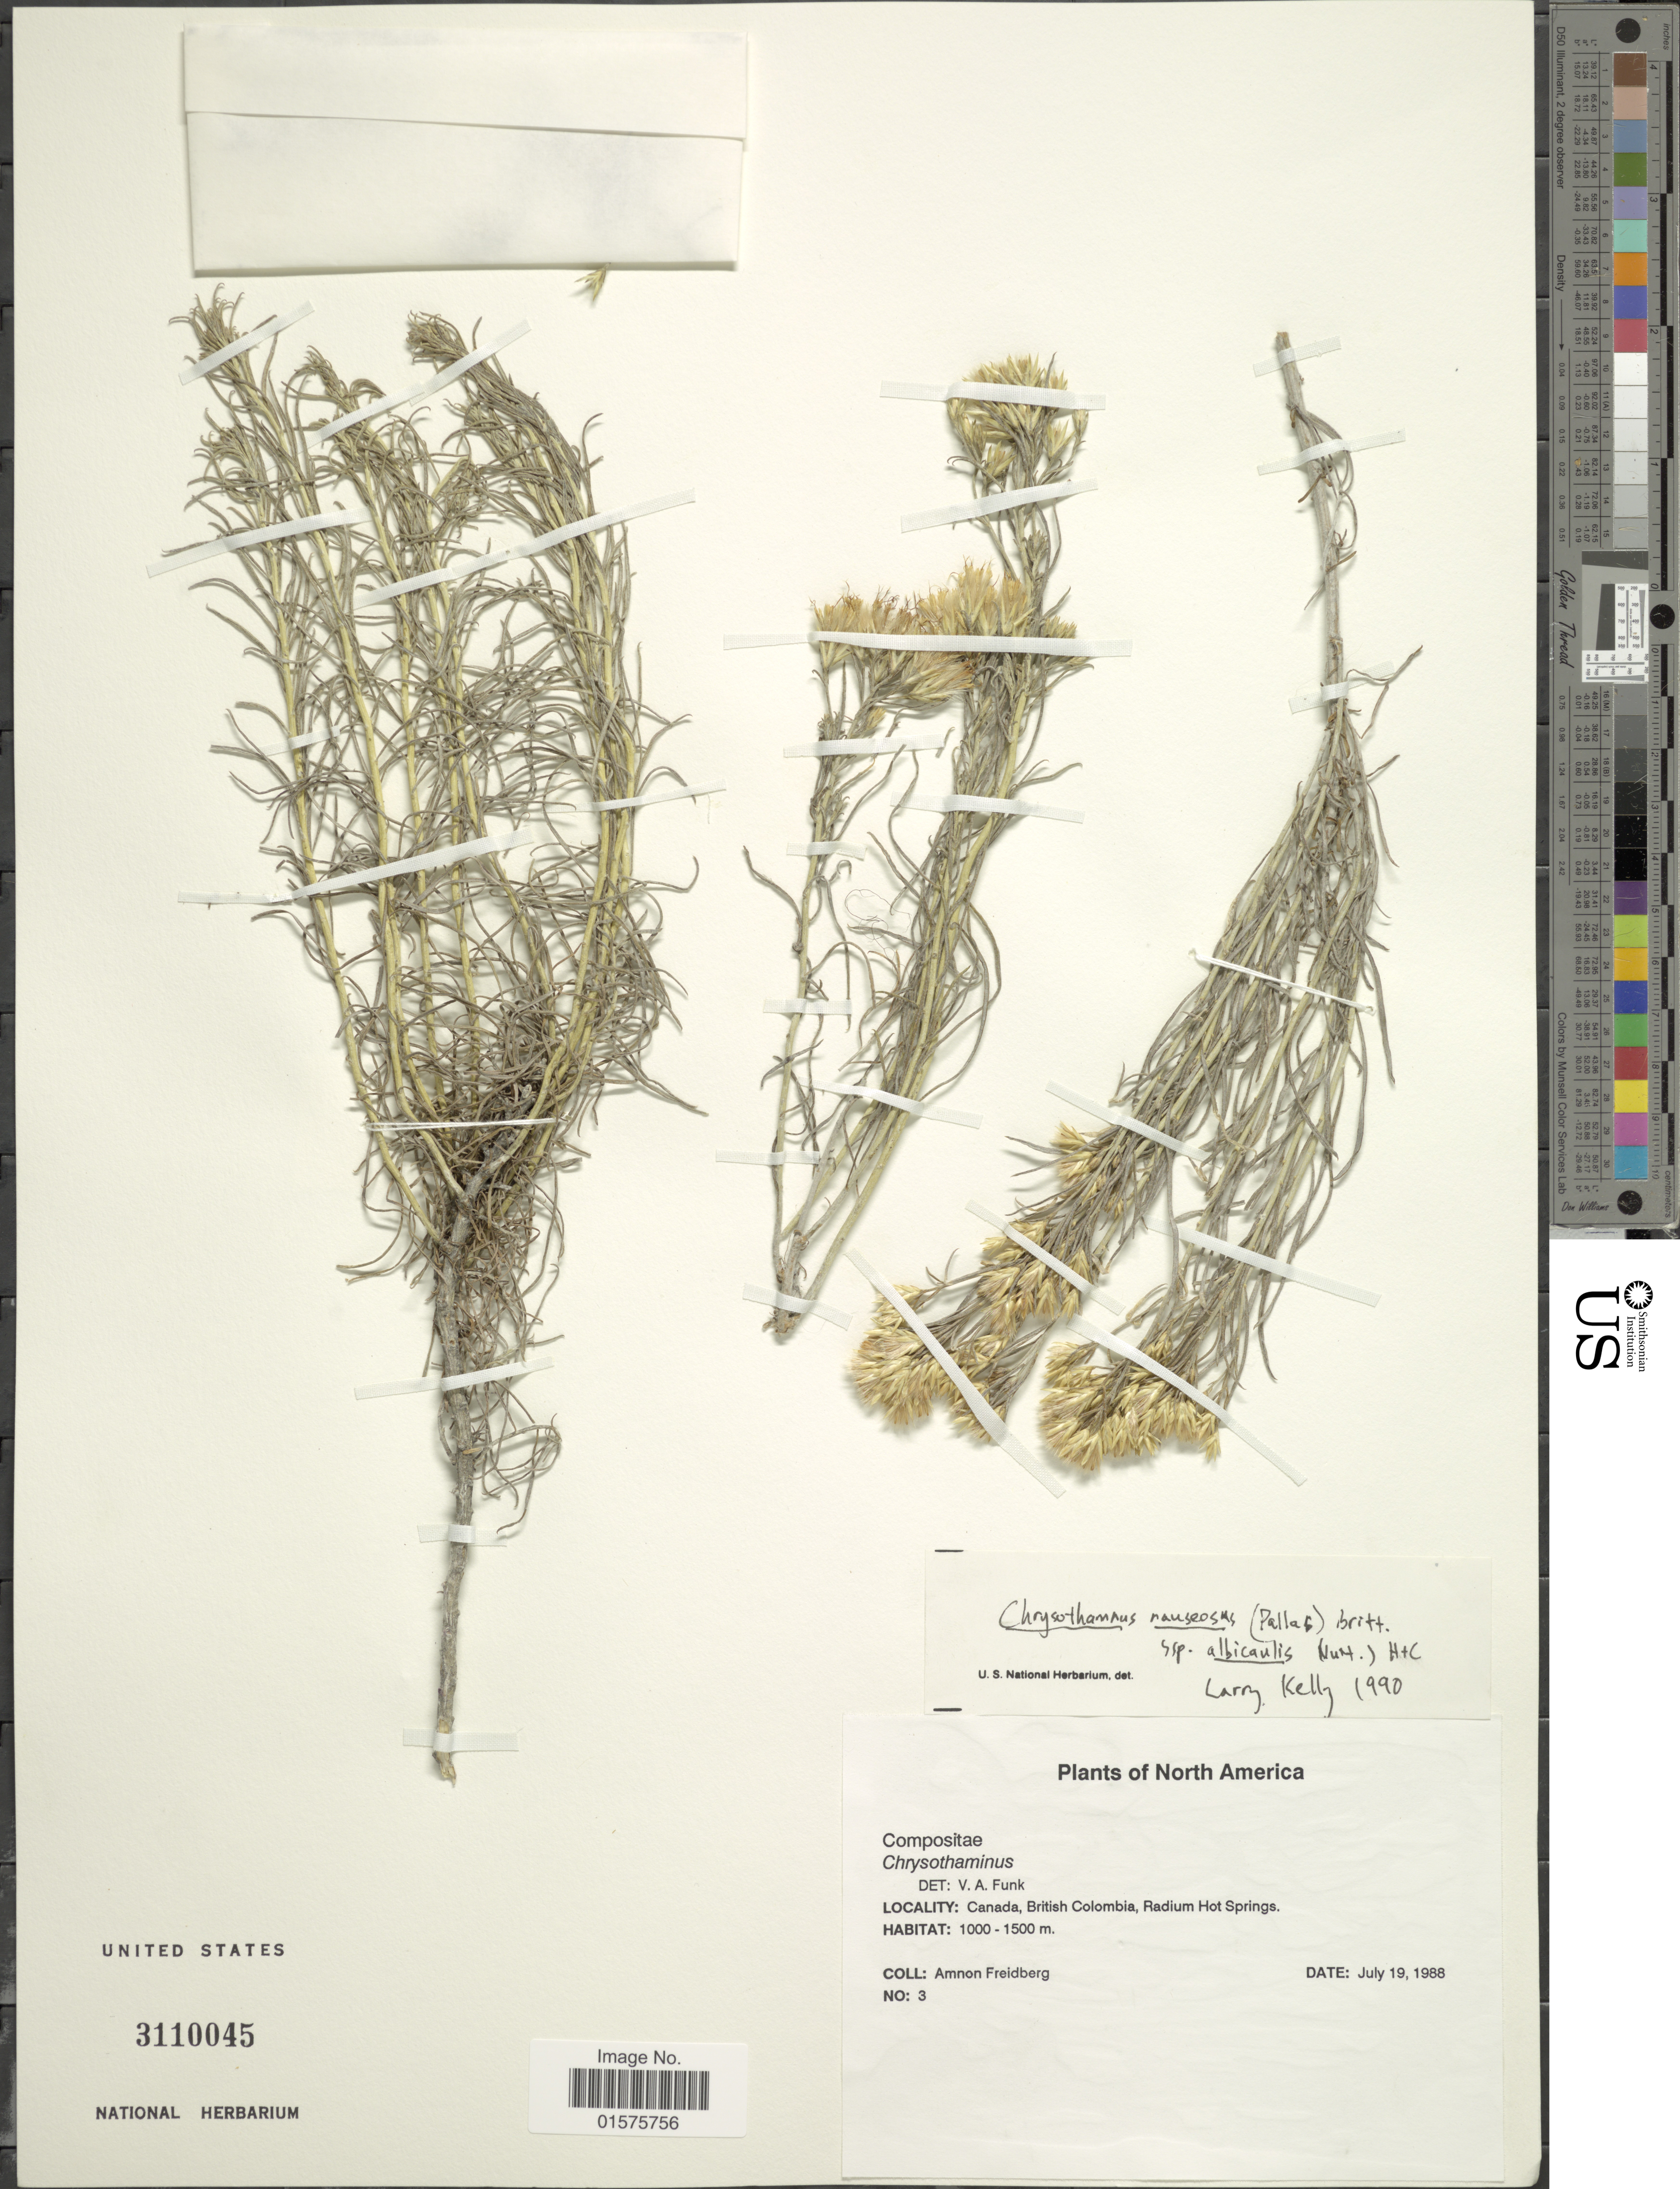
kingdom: Plantae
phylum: Tracheophyta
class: Magnoliopsida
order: Asterales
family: Asteraceae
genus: Ericameria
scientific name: Ericameria nauseosa var. speciosa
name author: (Nutt.) G.L. Nesom & G.I. Baird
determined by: Urbatsch, Lowell E., Curator (LSU), Louisiana State University (UNITED STATES)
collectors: A. Freidberg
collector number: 3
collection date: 1988-07-19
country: Canada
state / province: British Columbia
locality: Radium Hot Springs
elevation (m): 1000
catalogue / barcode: US 3110045